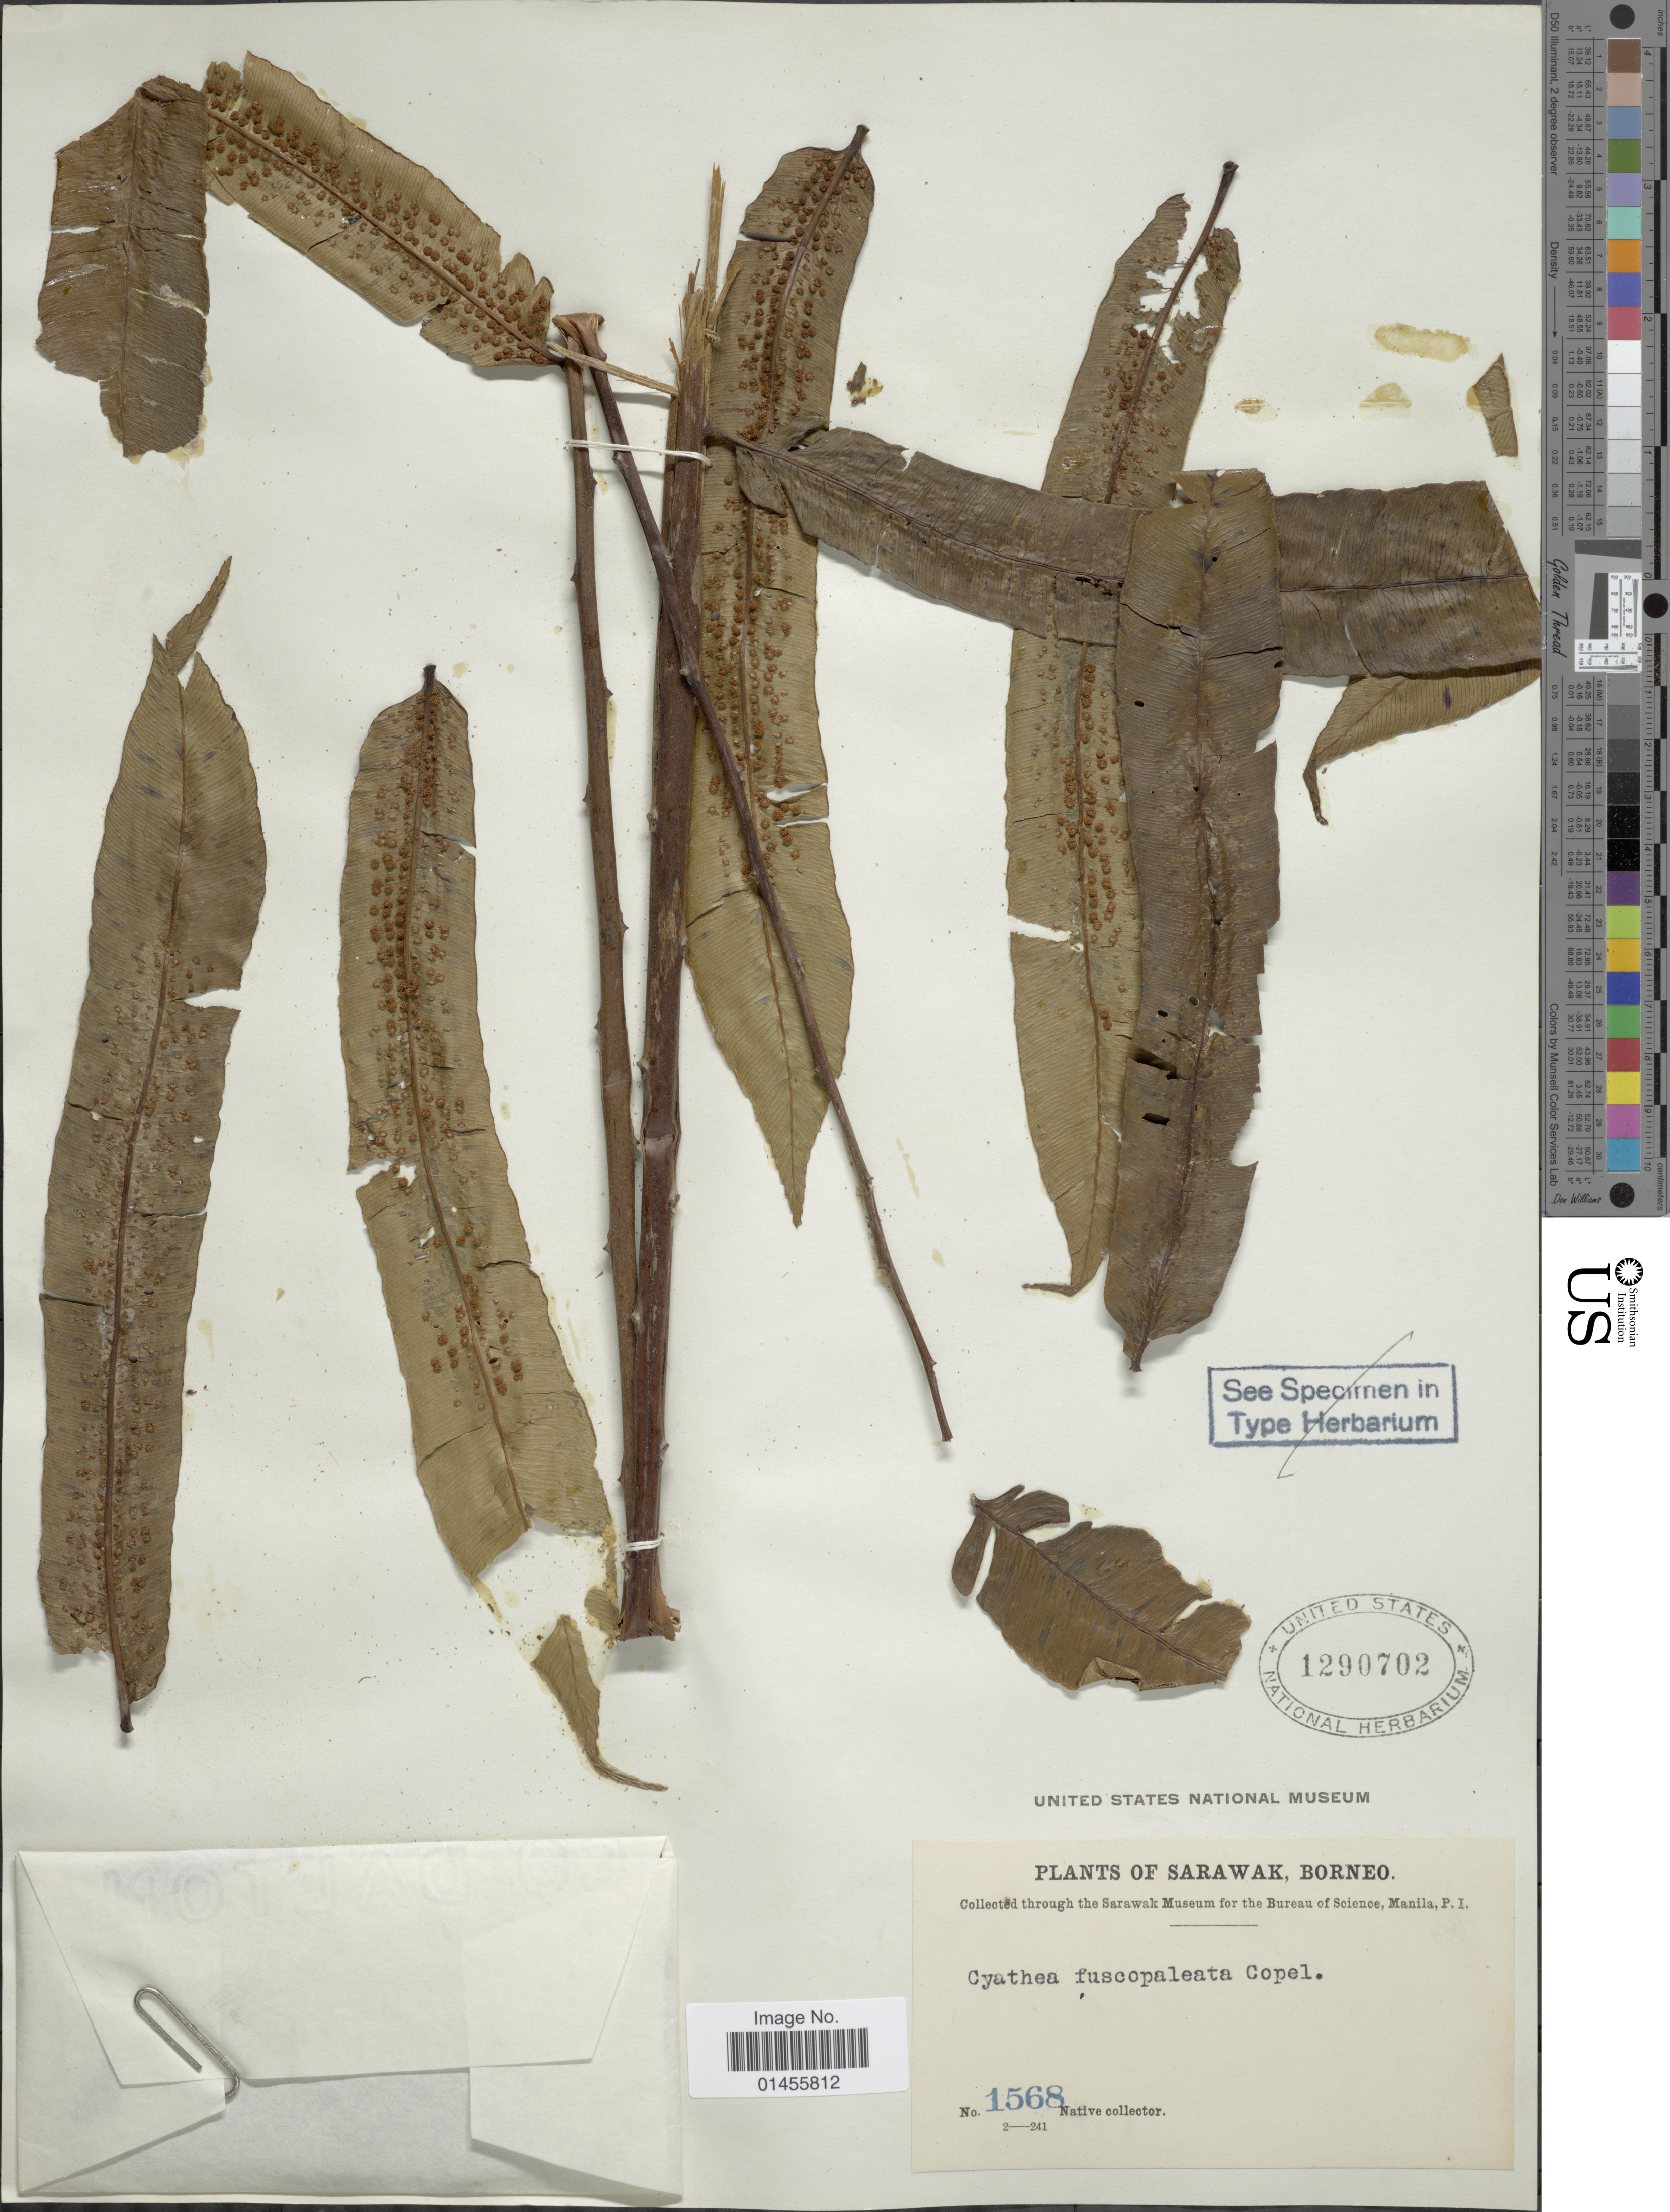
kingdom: Plantae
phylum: Tracheophyta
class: Polypodiopsida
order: Cyatheales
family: Cyatheaceae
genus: Alsophila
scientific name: Alsophila sp.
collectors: Native collector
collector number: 1568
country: Malaysia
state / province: Sarawak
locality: Sarawak, Borneo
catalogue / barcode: US 1290702